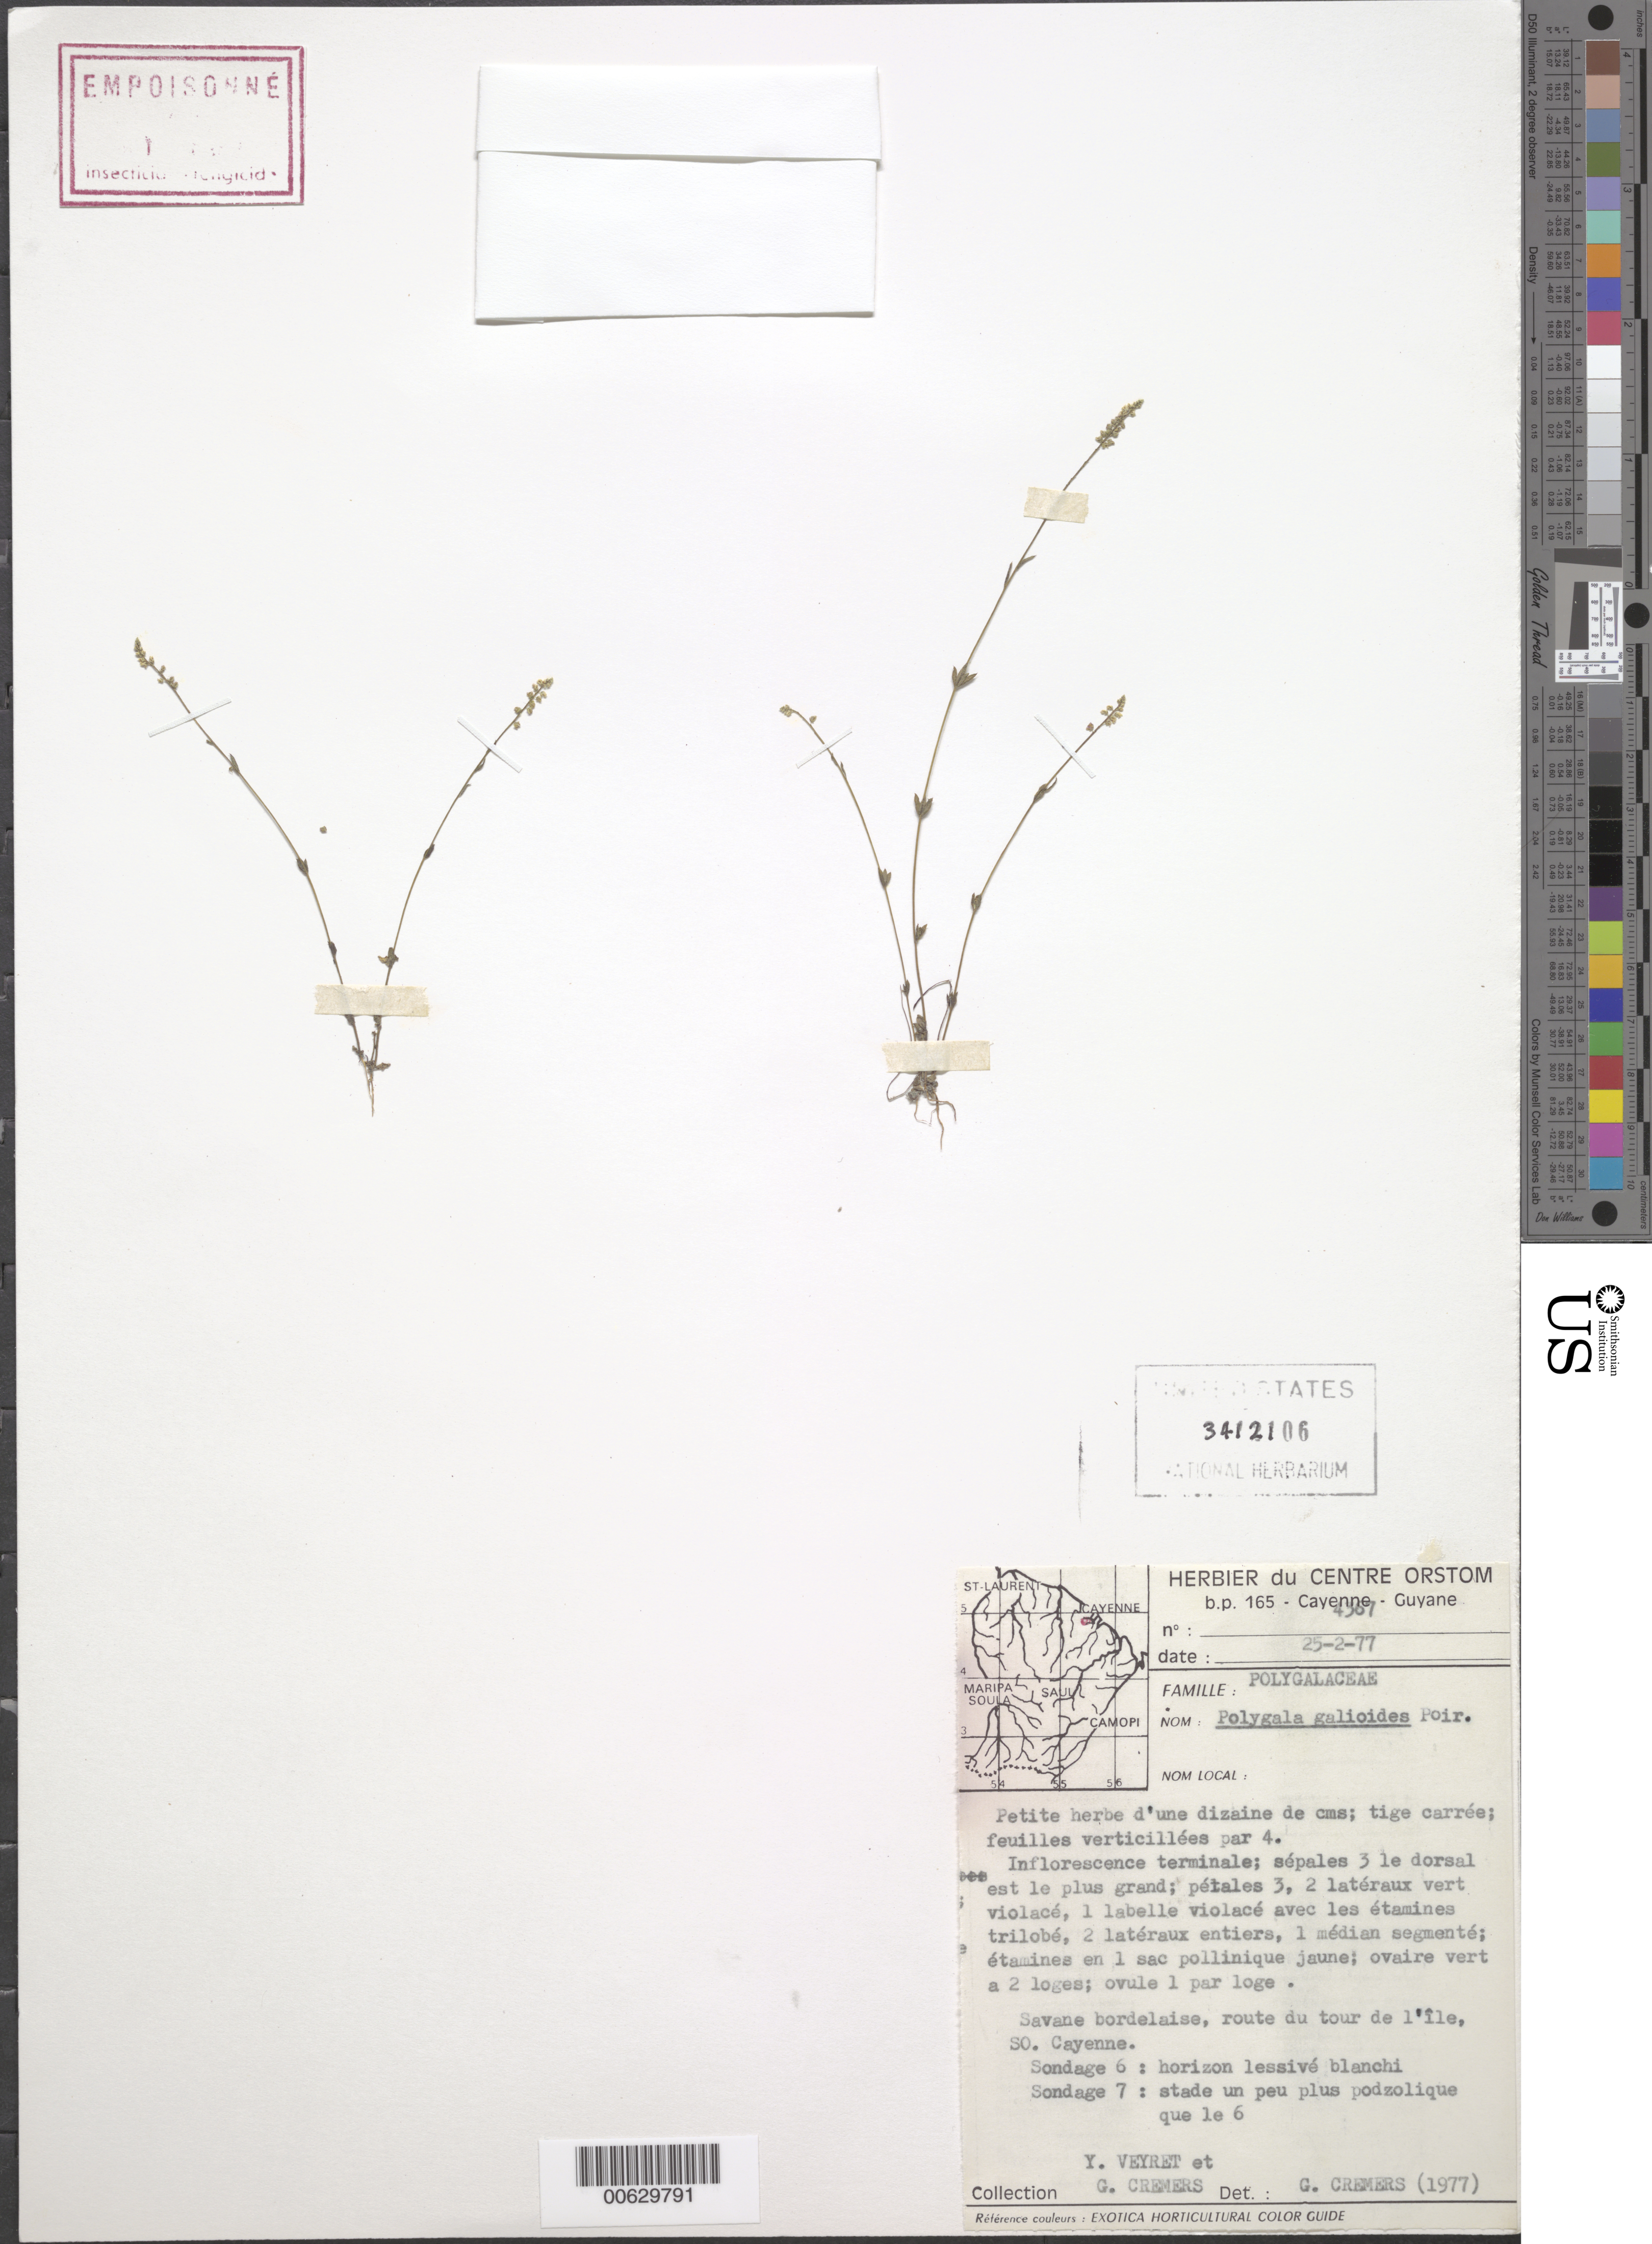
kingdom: Plantae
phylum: Tracheophyta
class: Magnoliopsida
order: Fabales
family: Polygalaceae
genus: Polygala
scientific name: Polygala galioides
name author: Poir.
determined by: Cremers, Georges A.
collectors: Y. Veyret & G. Cremers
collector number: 4367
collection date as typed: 25-Feb-77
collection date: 1977-02-25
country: French Guiana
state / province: Cayenne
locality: Cayenne, route du tour de l'Ile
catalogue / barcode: US 3412106